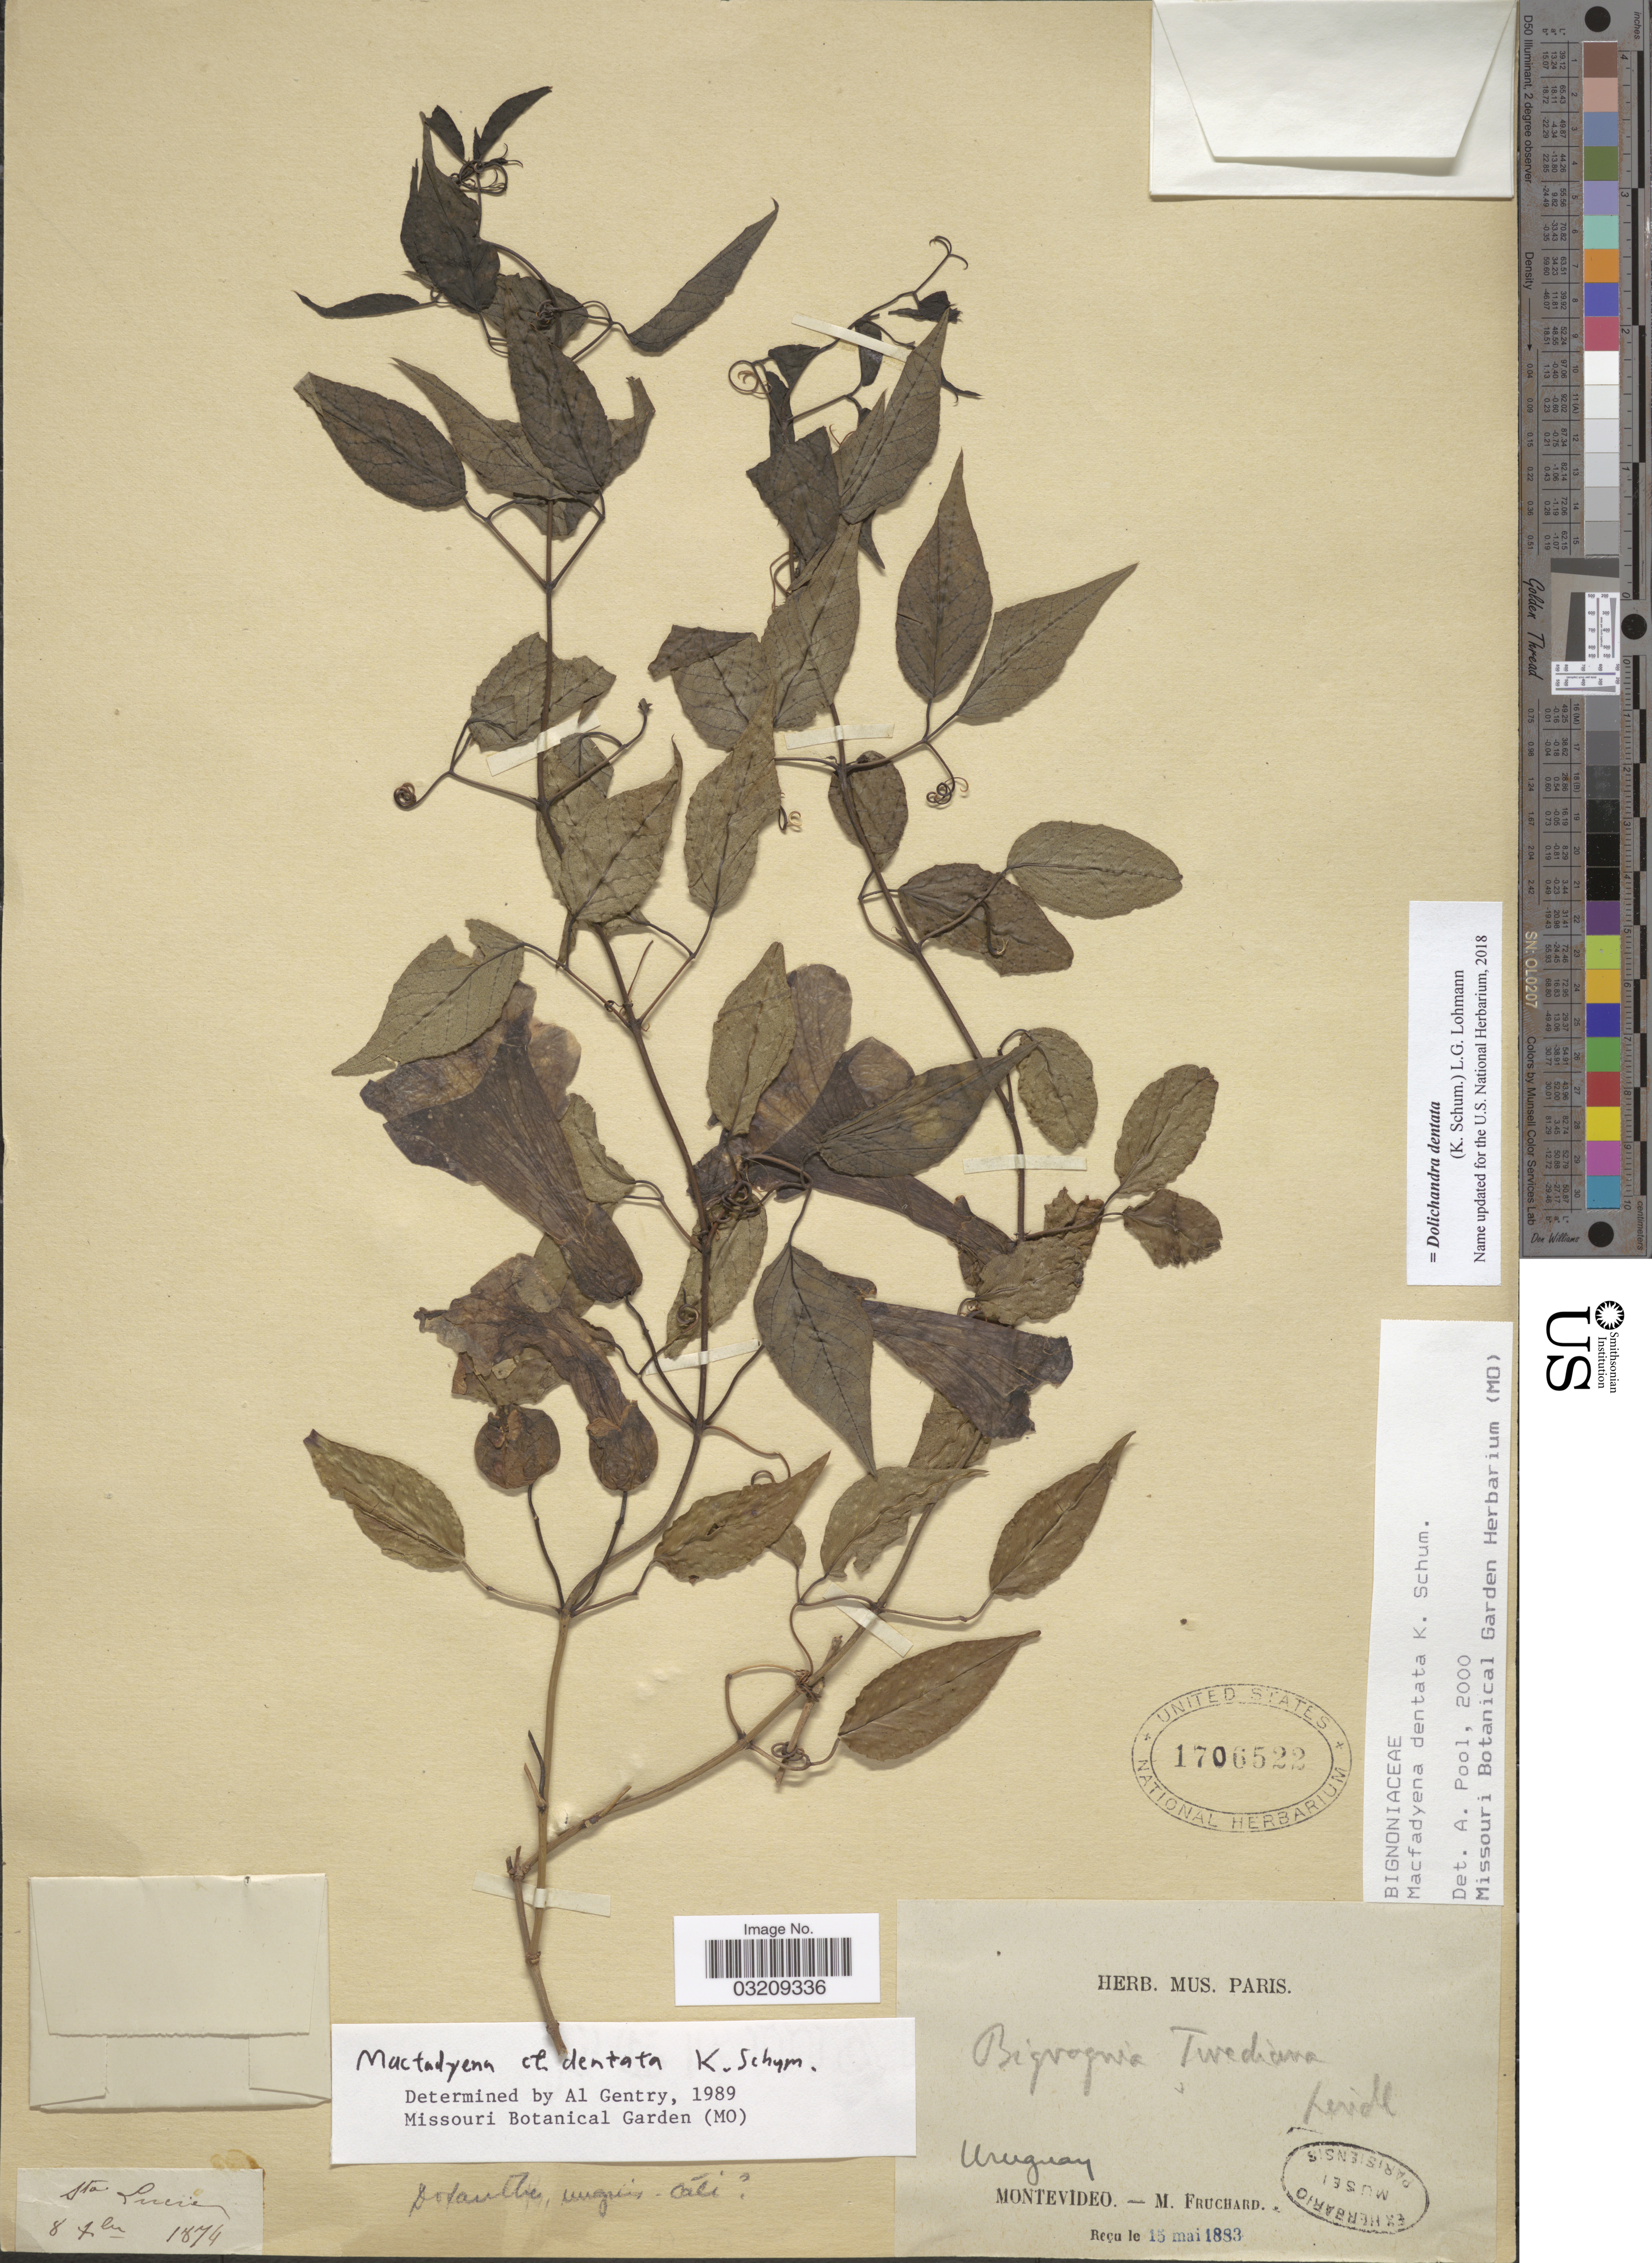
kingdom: Plantae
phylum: Tracheophyta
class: Magnoliopsida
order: Lamiales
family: Bignoniaceae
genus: Dolichandra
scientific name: Dolichandra dentata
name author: (K. Schum.) L.G. Lohmann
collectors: M. Fruchard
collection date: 1874-06-08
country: Uruguay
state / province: Montevideo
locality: Sta. Lucia.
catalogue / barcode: US 1706522